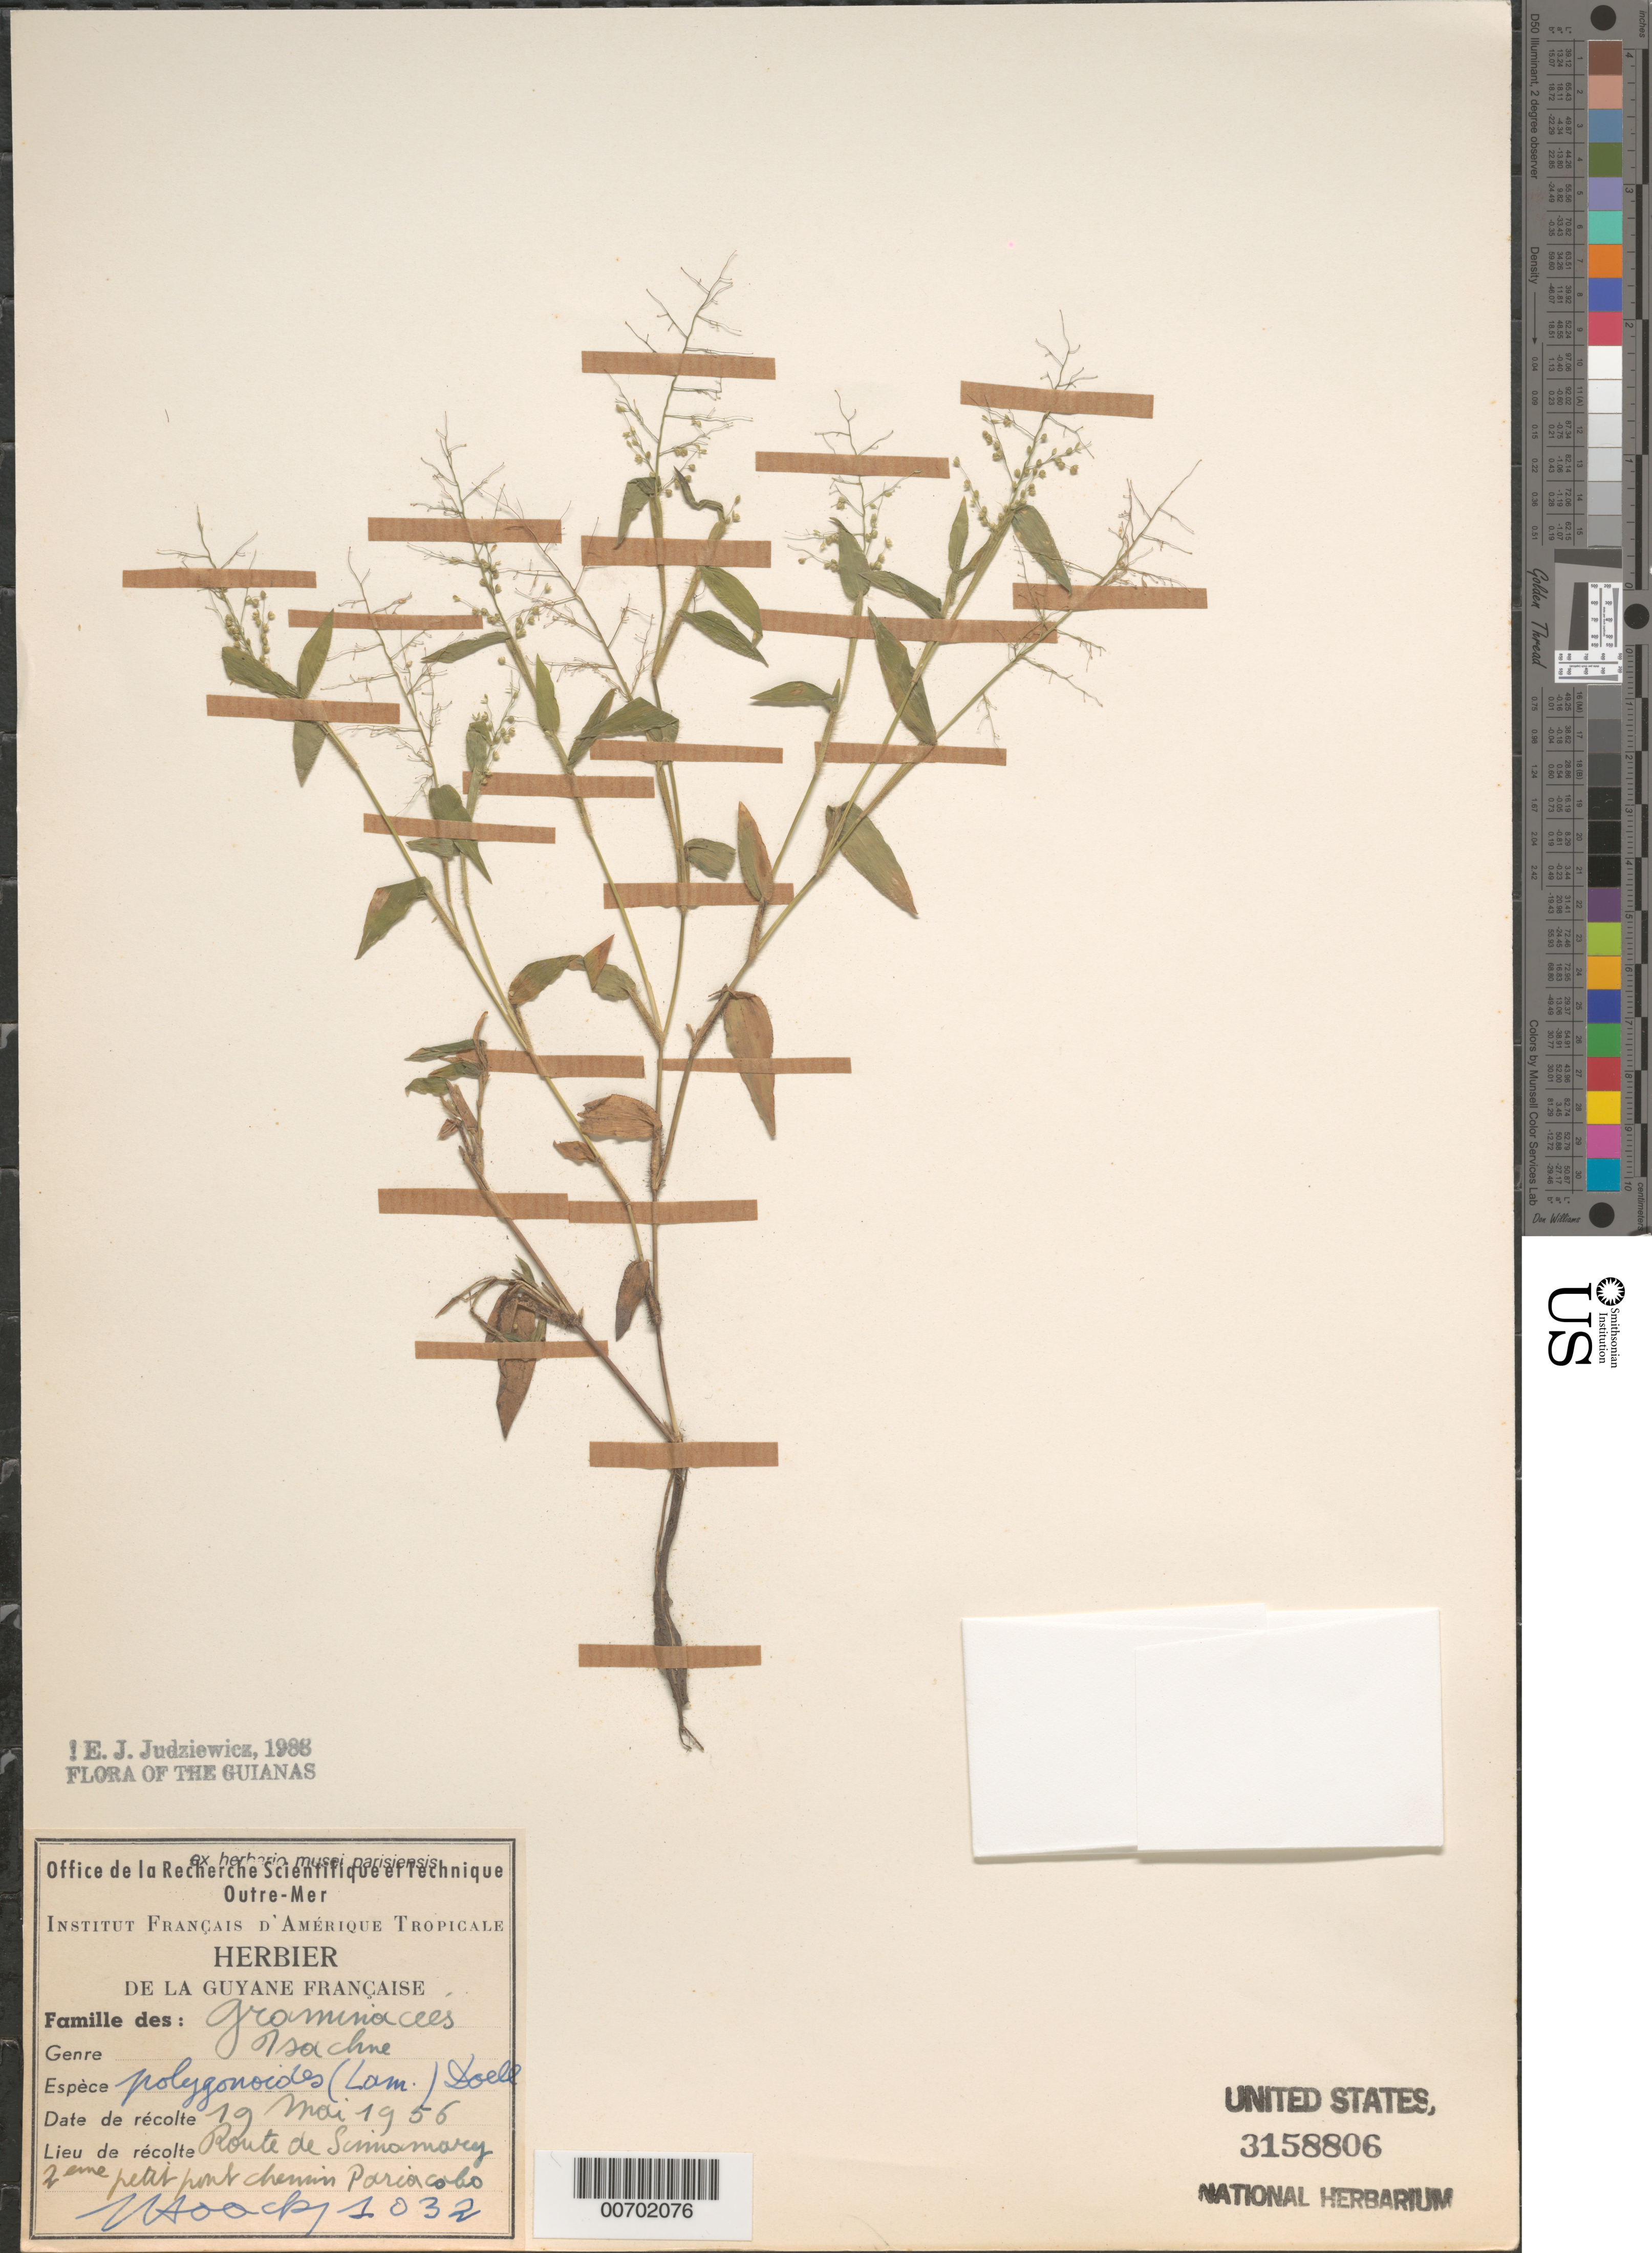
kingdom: Plantae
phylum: Tracheophyta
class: Liliopsida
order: Poales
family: Poaceae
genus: Isachne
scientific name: Isachne polygonoides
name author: (Lam.) Döll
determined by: Judziewicz, E. J.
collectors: J. Hoock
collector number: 1032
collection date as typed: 19-May-56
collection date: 1956-05-19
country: French Guiana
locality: Route de Sinnamary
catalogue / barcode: US 3158806